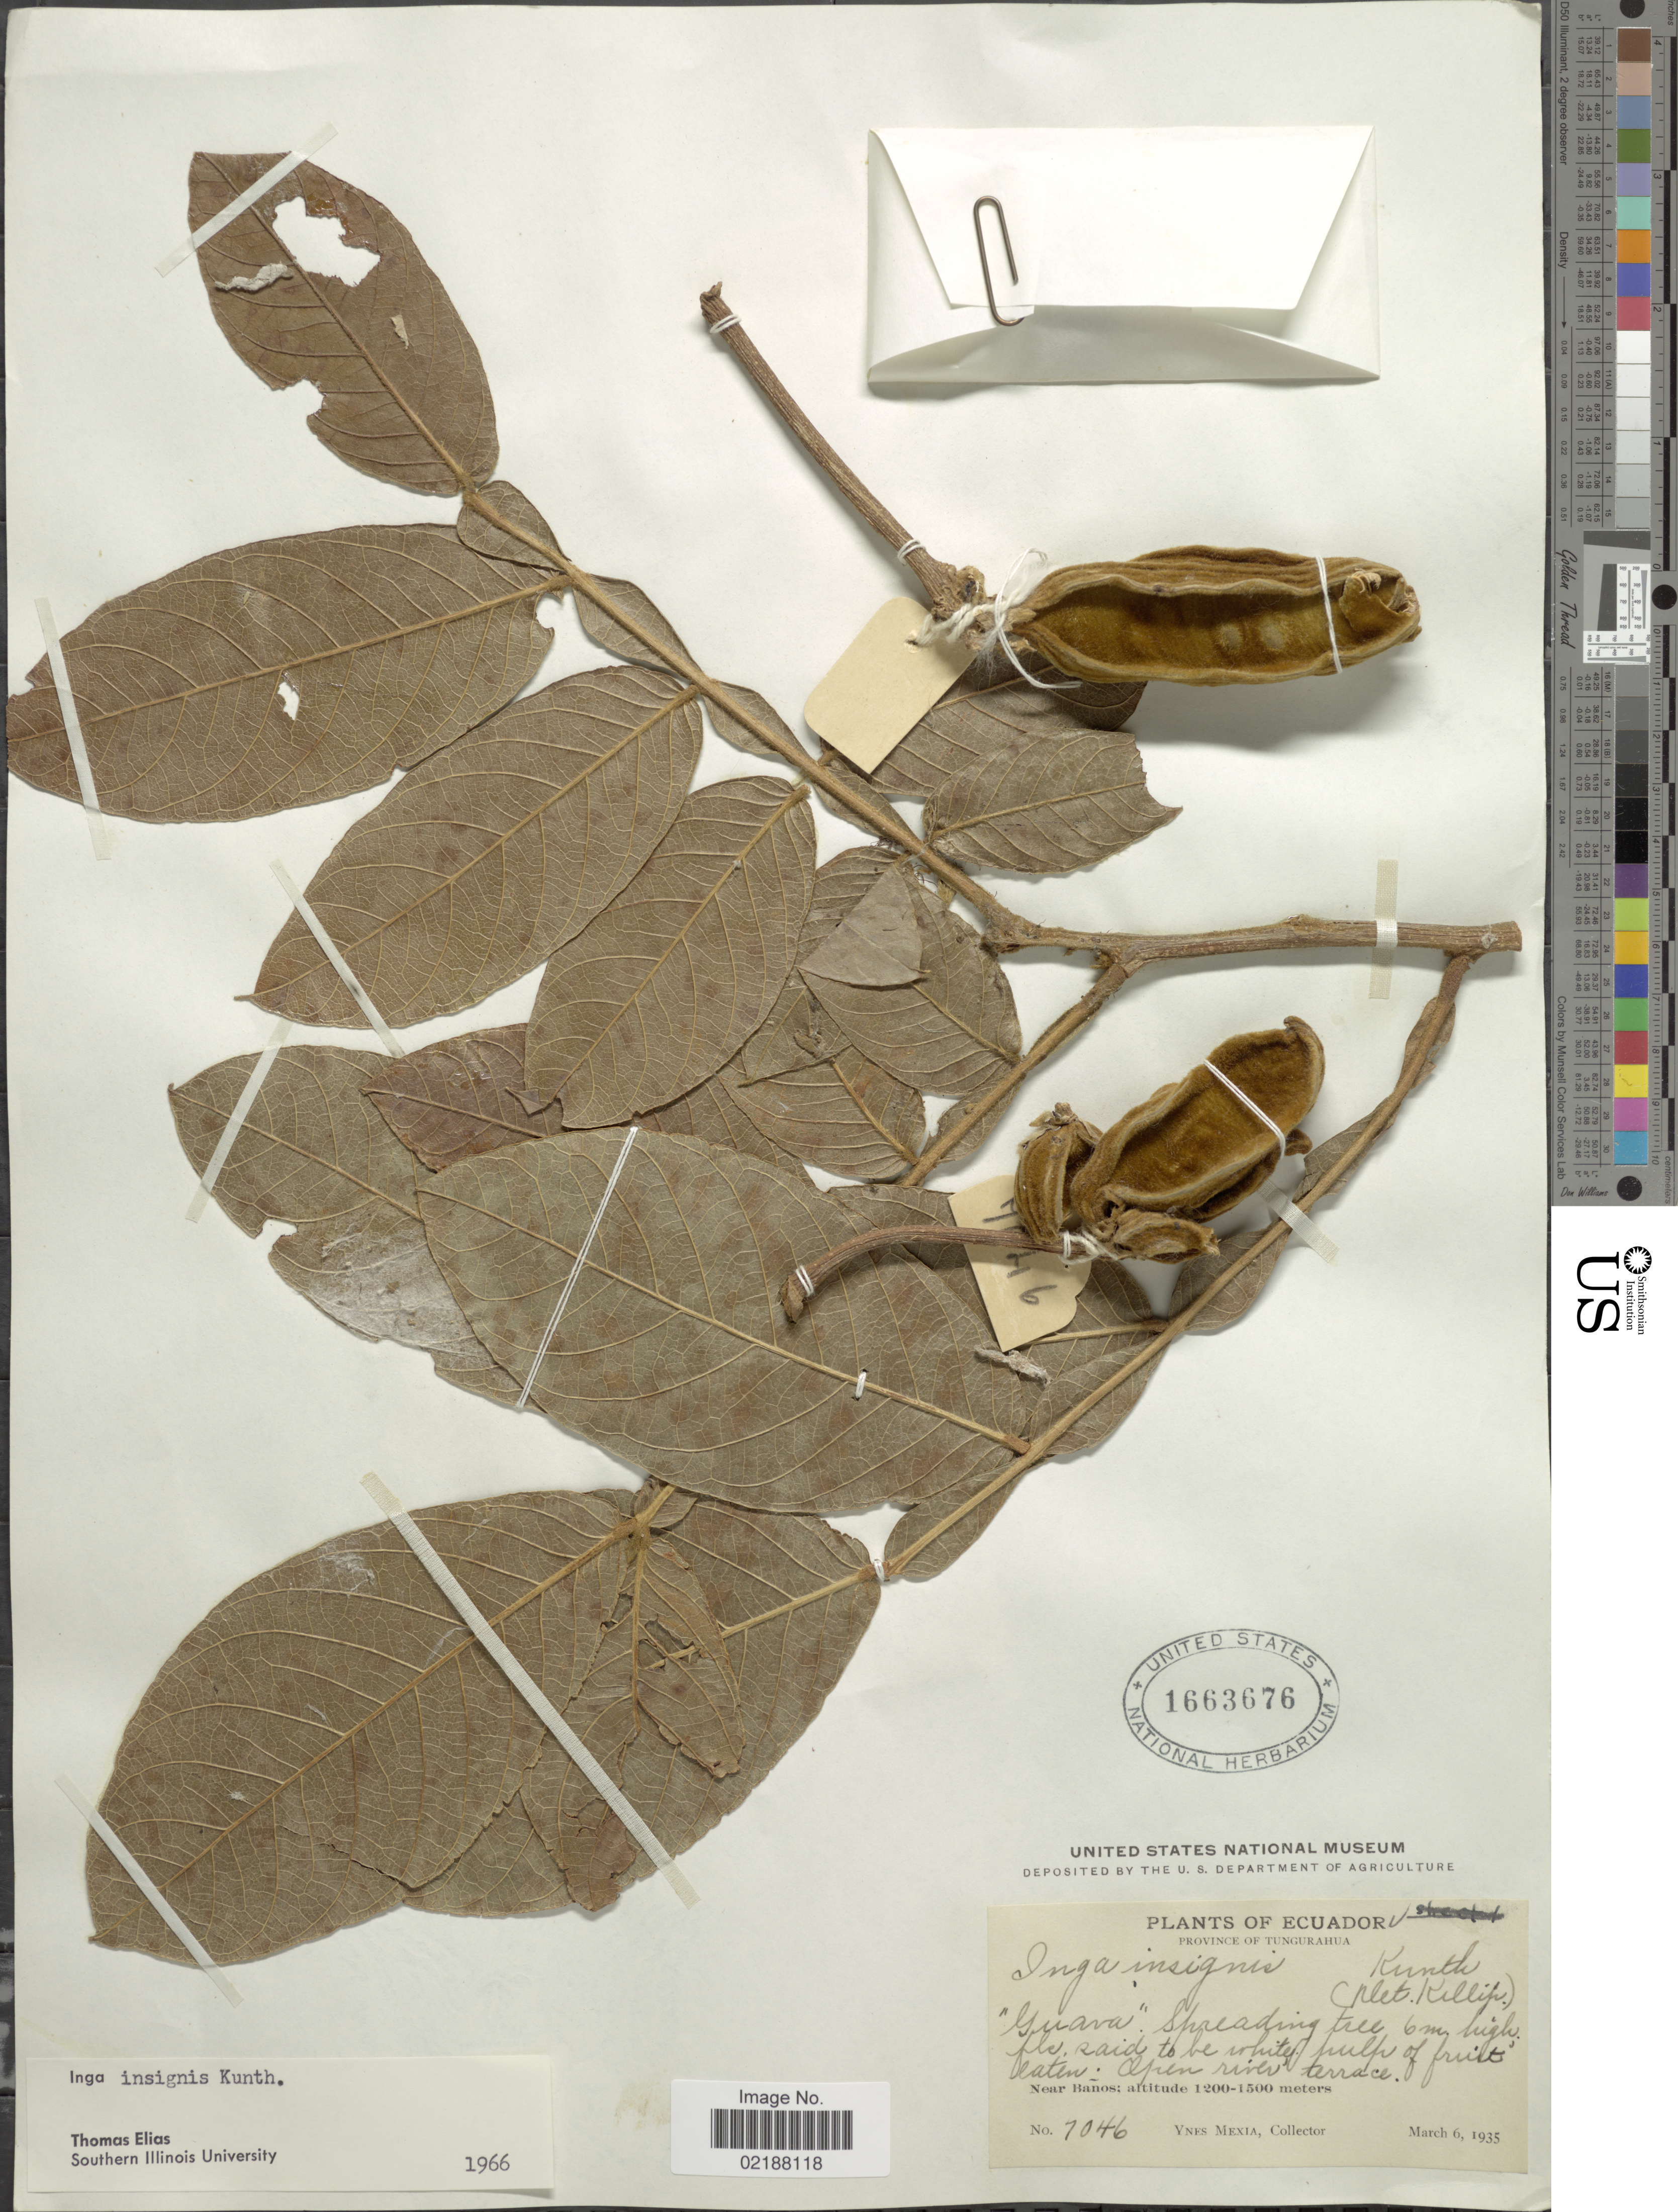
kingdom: Plantae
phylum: Tracheophyta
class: Magnoliopsida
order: Fabales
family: Fabaceae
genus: Inga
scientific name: Inga insignis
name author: Kunth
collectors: Y. Mexia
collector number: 7046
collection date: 1935-03-06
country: Ecuador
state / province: Tungurahua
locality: Province of Tungurahua. Near Baños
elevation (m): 1200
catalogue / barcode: US 1663676